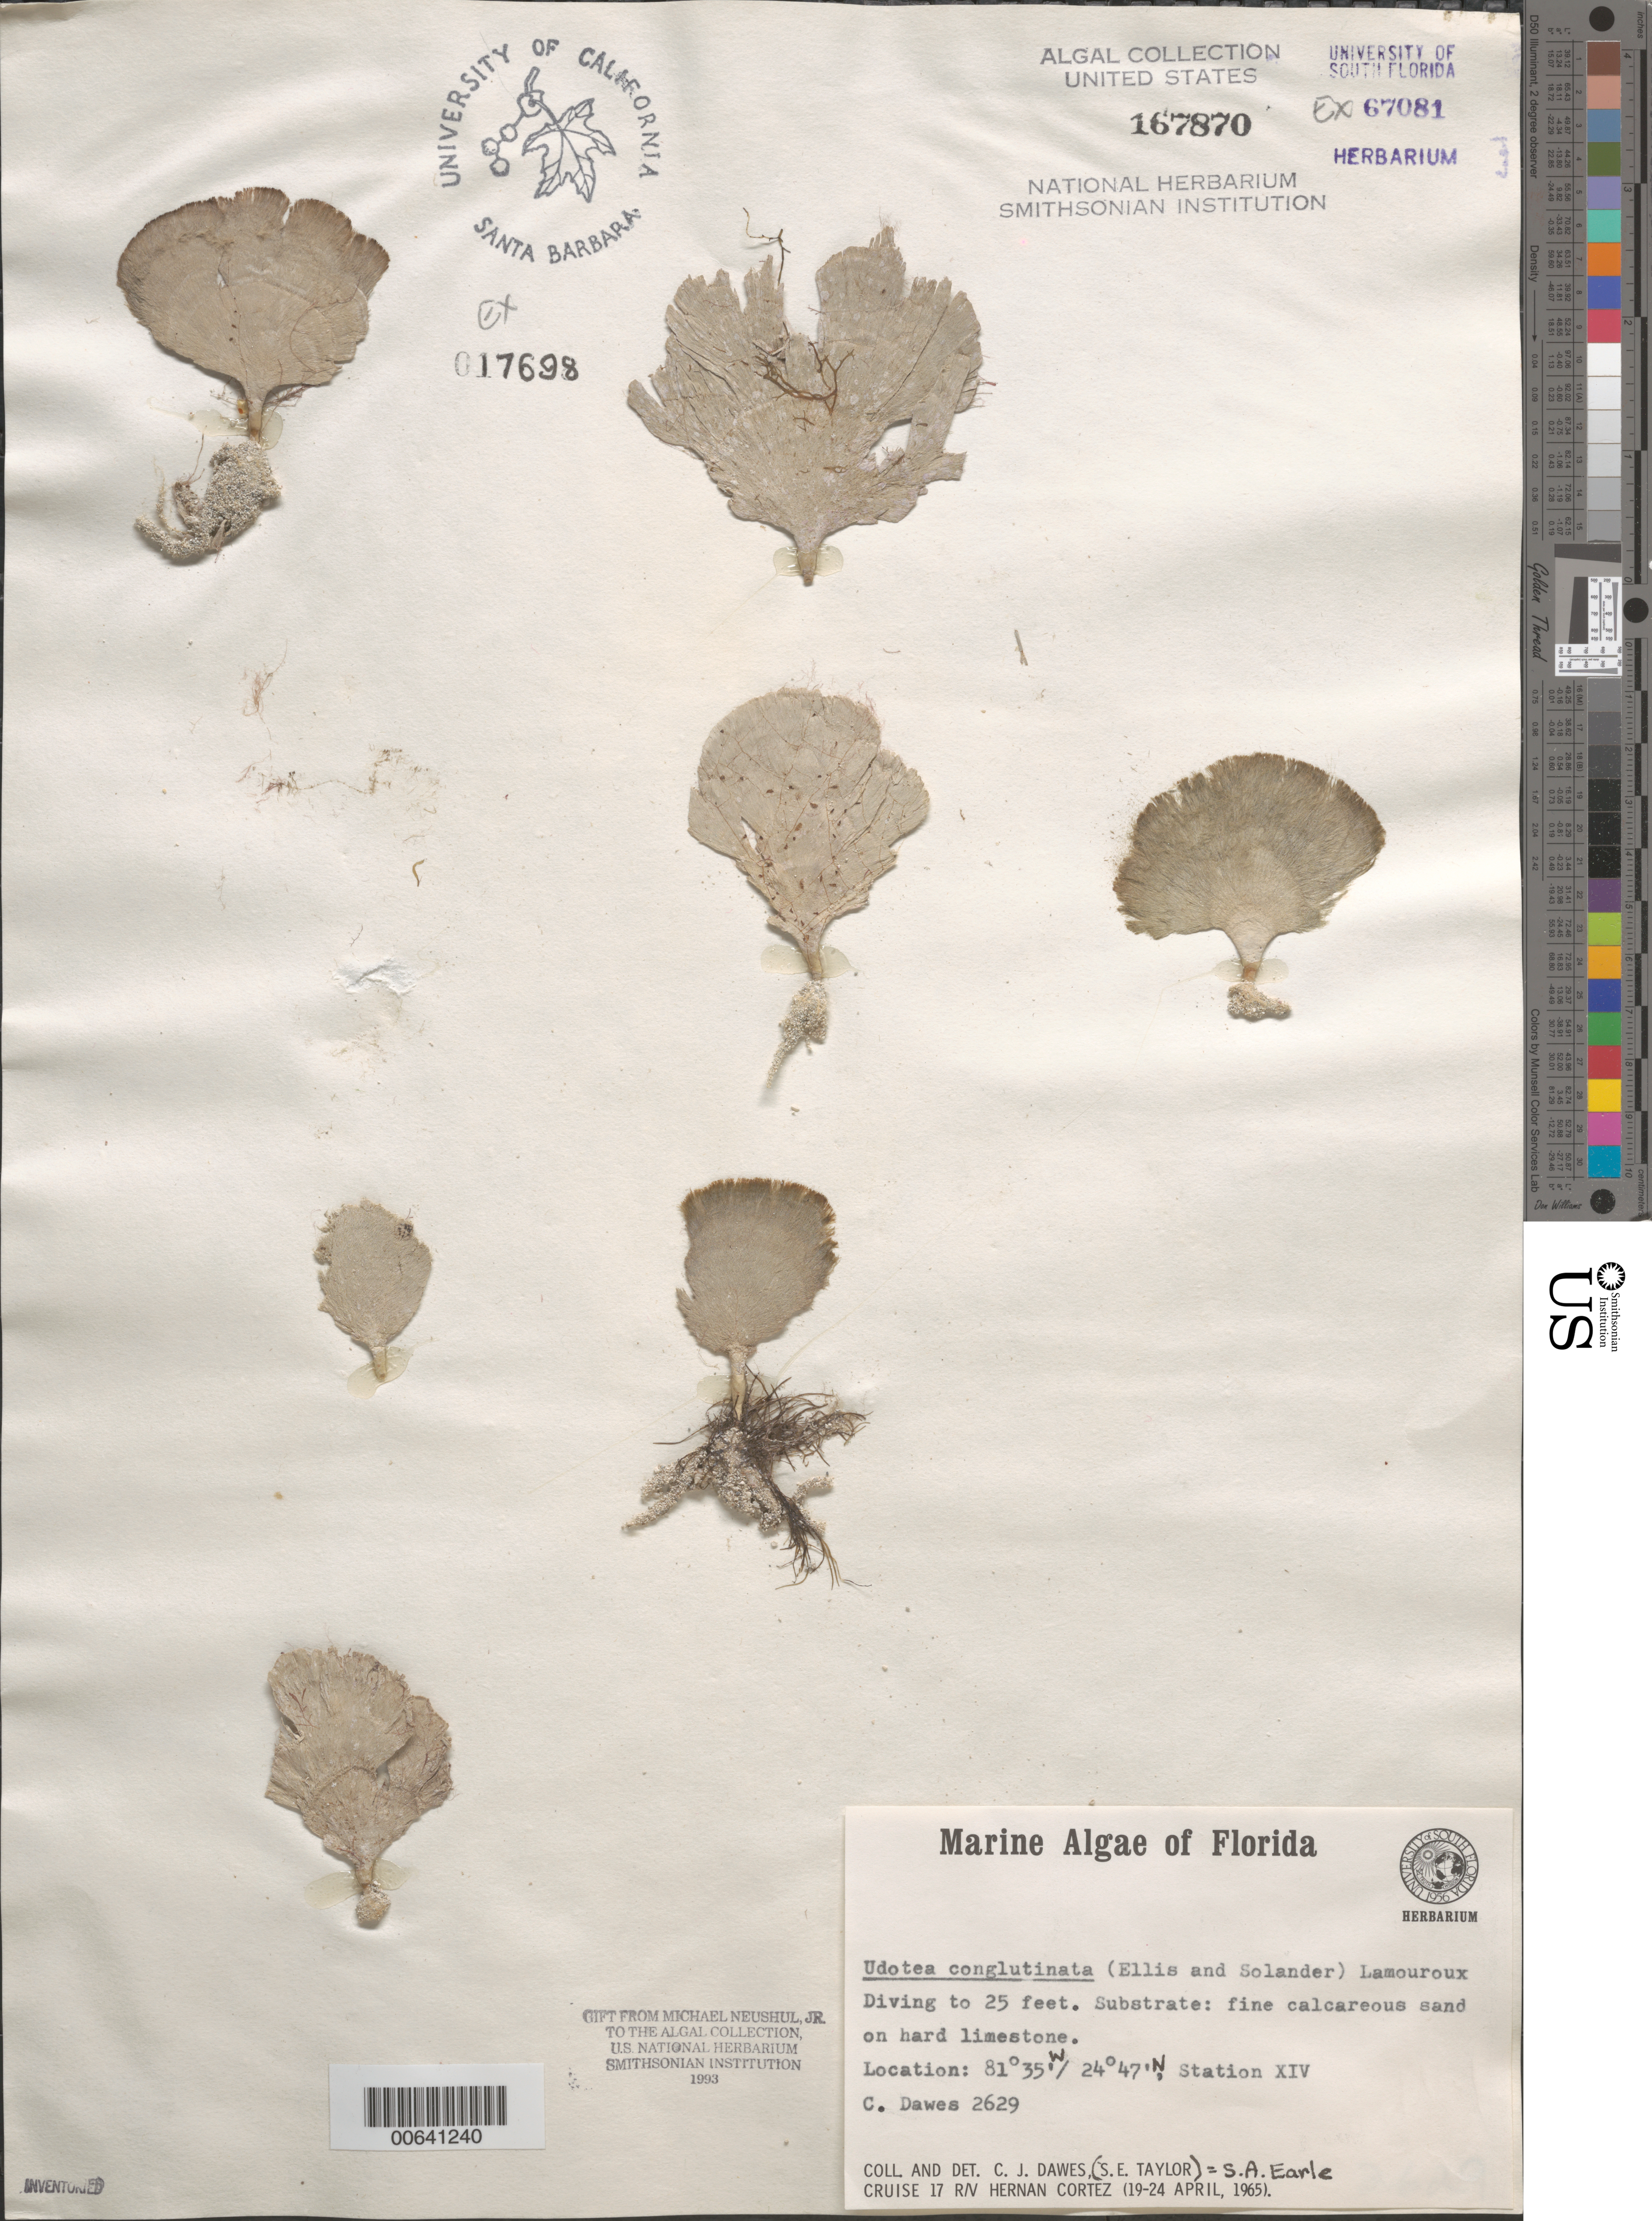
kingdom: Plantae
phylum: Chlorophyta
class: Ulvophyceae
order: Bryopsidales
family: Udoteaceae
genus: Udotea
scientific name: Udotea conglutinata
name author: (Ellis & Sol.) J.V.Lamouroux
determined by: Dawes, C. J.; Earle, S. A.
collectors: C. Dawes & S. A. Earle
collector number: CJD 2629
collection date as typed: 19 Apr 1965 to 24 Apr 1965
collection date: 1965-04-19/1965-04-24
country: United States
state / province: Florida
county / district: Monroe County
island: Florida Keys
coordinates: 24 47' N, 81 35' W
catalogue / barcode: US 167870